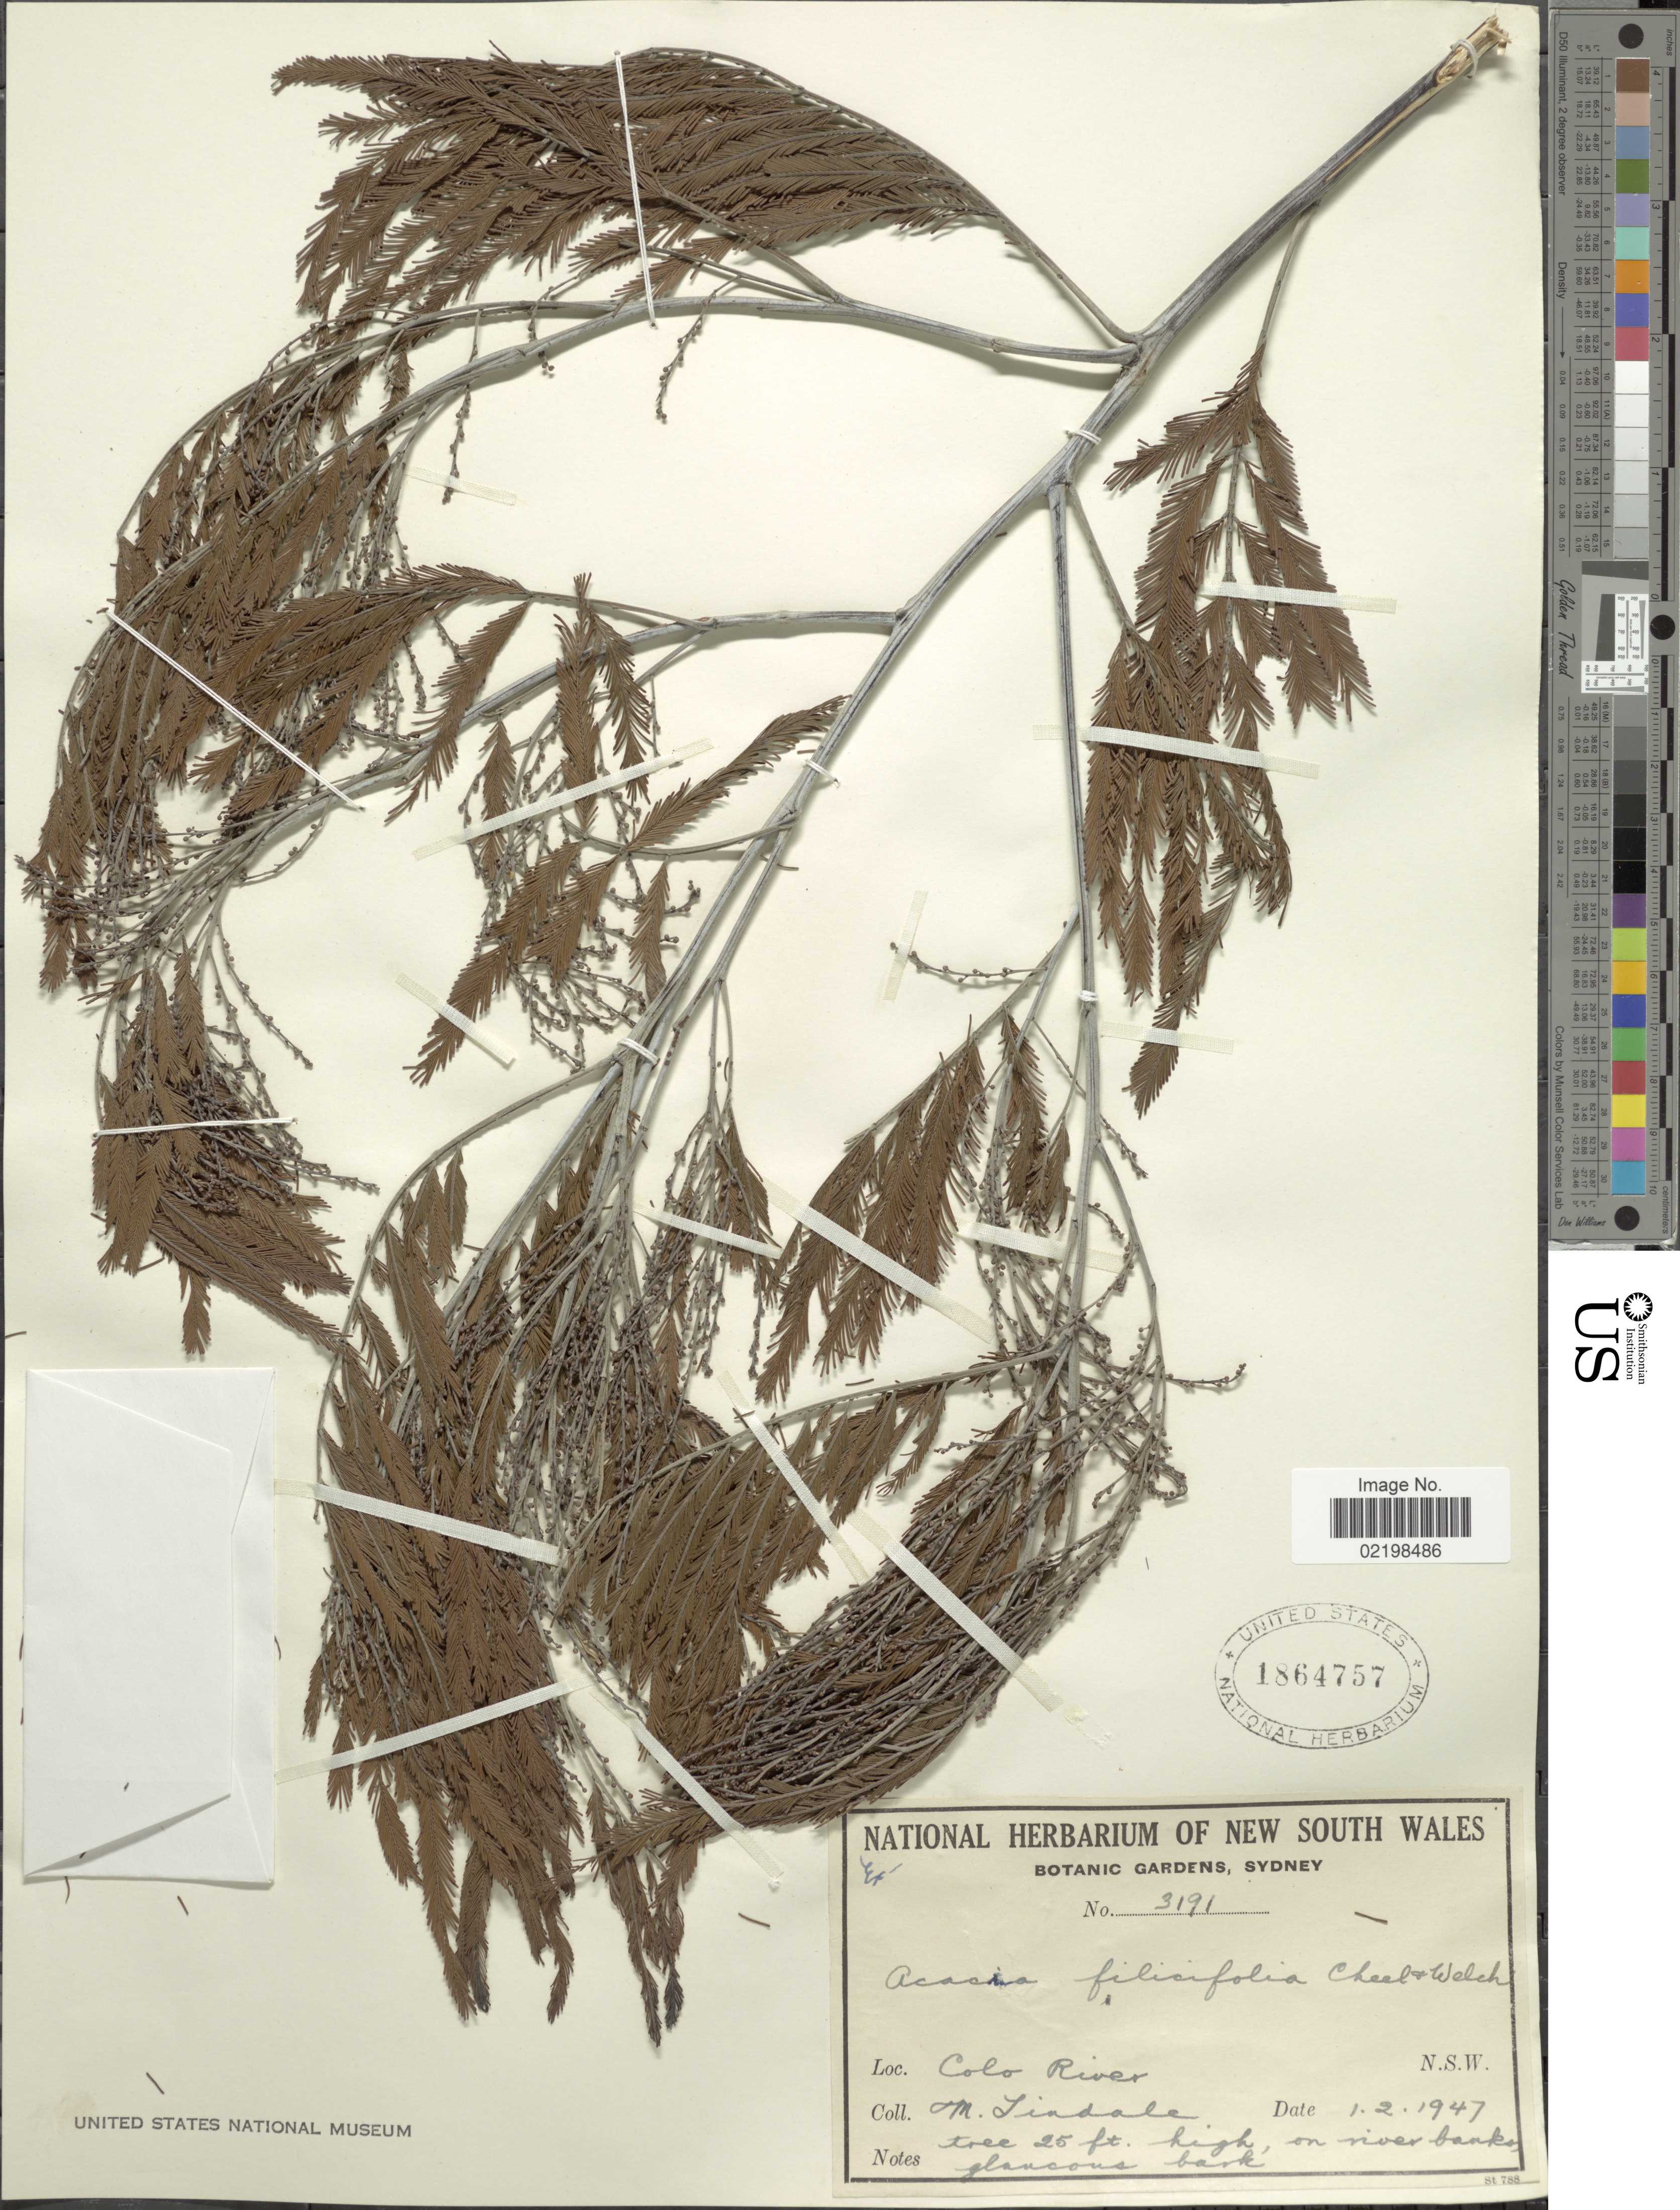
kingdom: Plantae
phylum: Tracheophyta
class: Magnoliopsida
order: Fabales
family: Fabaceae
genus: Acacia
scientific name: Acacia filicifolia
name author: Cheel & M.B. Welch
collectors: M. D. Tindale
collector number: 3191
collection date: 1947-02-01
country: Australia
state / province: New South Wales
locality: N.S.W. Colo River.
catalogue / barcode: US 1864757